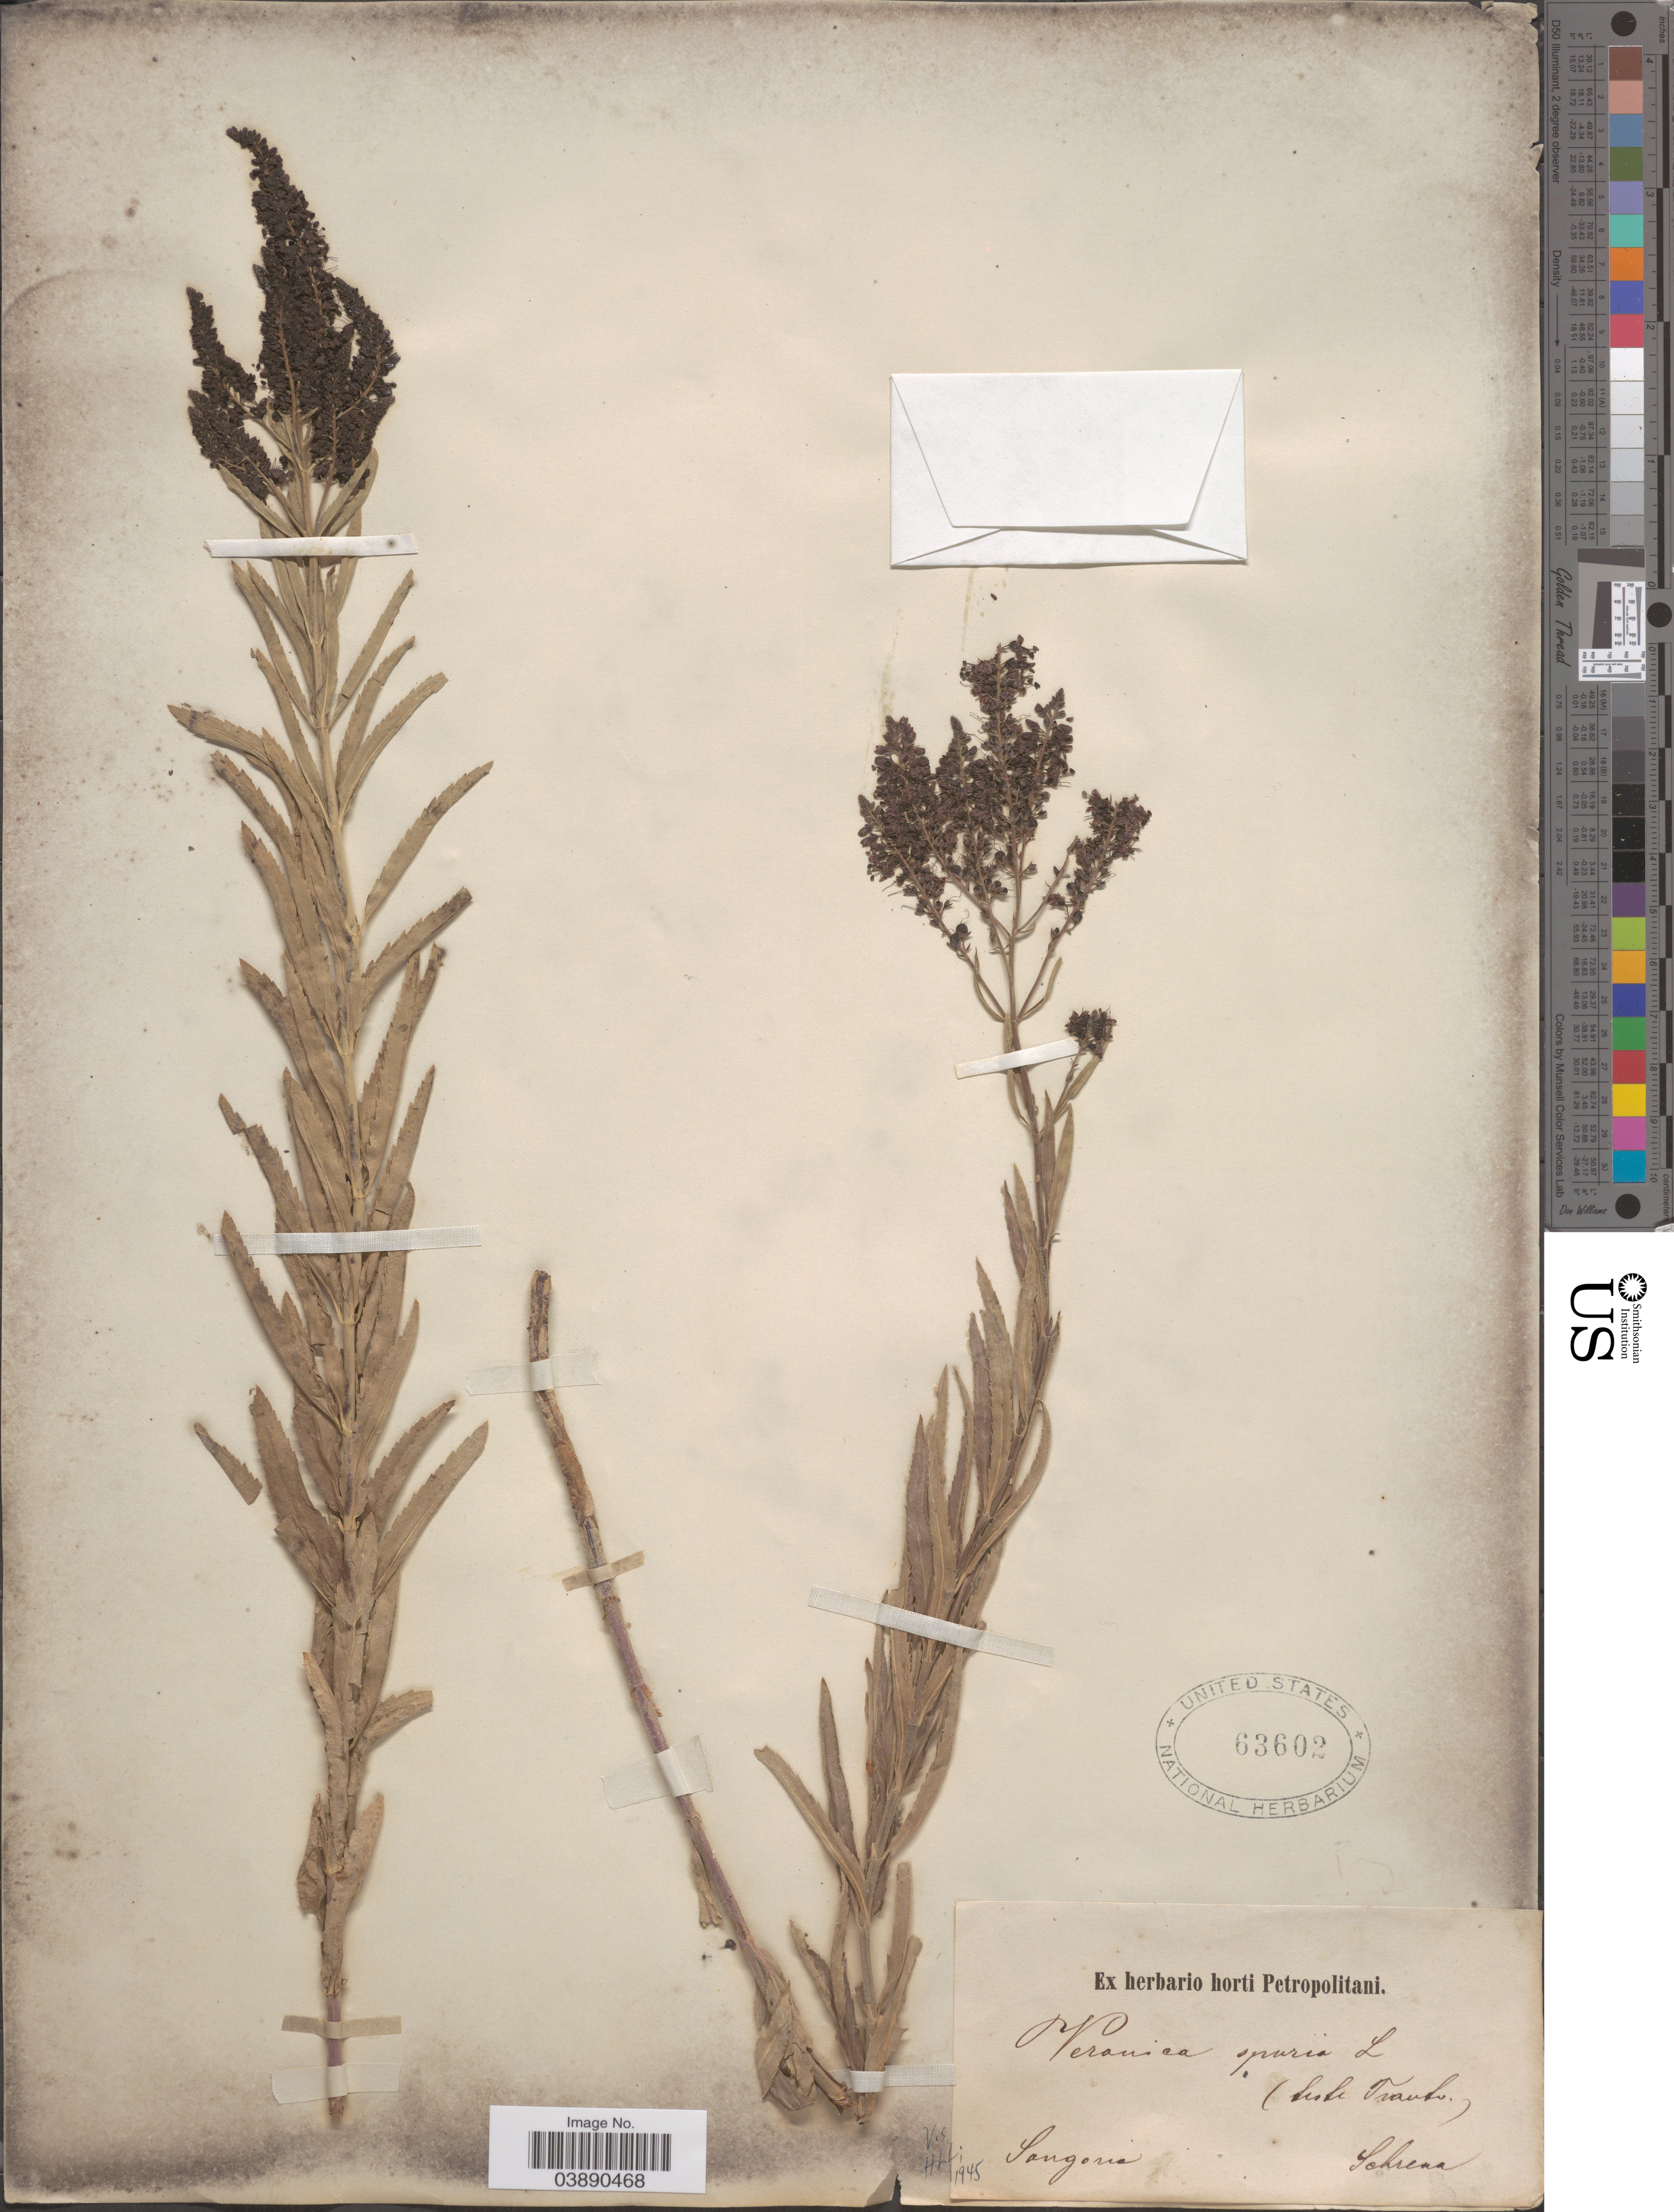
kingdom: Plantae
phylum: Tracheophyta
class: Magnoliopsida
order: Lamiales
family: Plantaginaceae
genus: Veronica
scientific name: Veronica spuria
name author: L.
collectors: A.G. Schrenk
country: Kazakhstan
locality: Songaria.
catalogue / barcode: US 63602